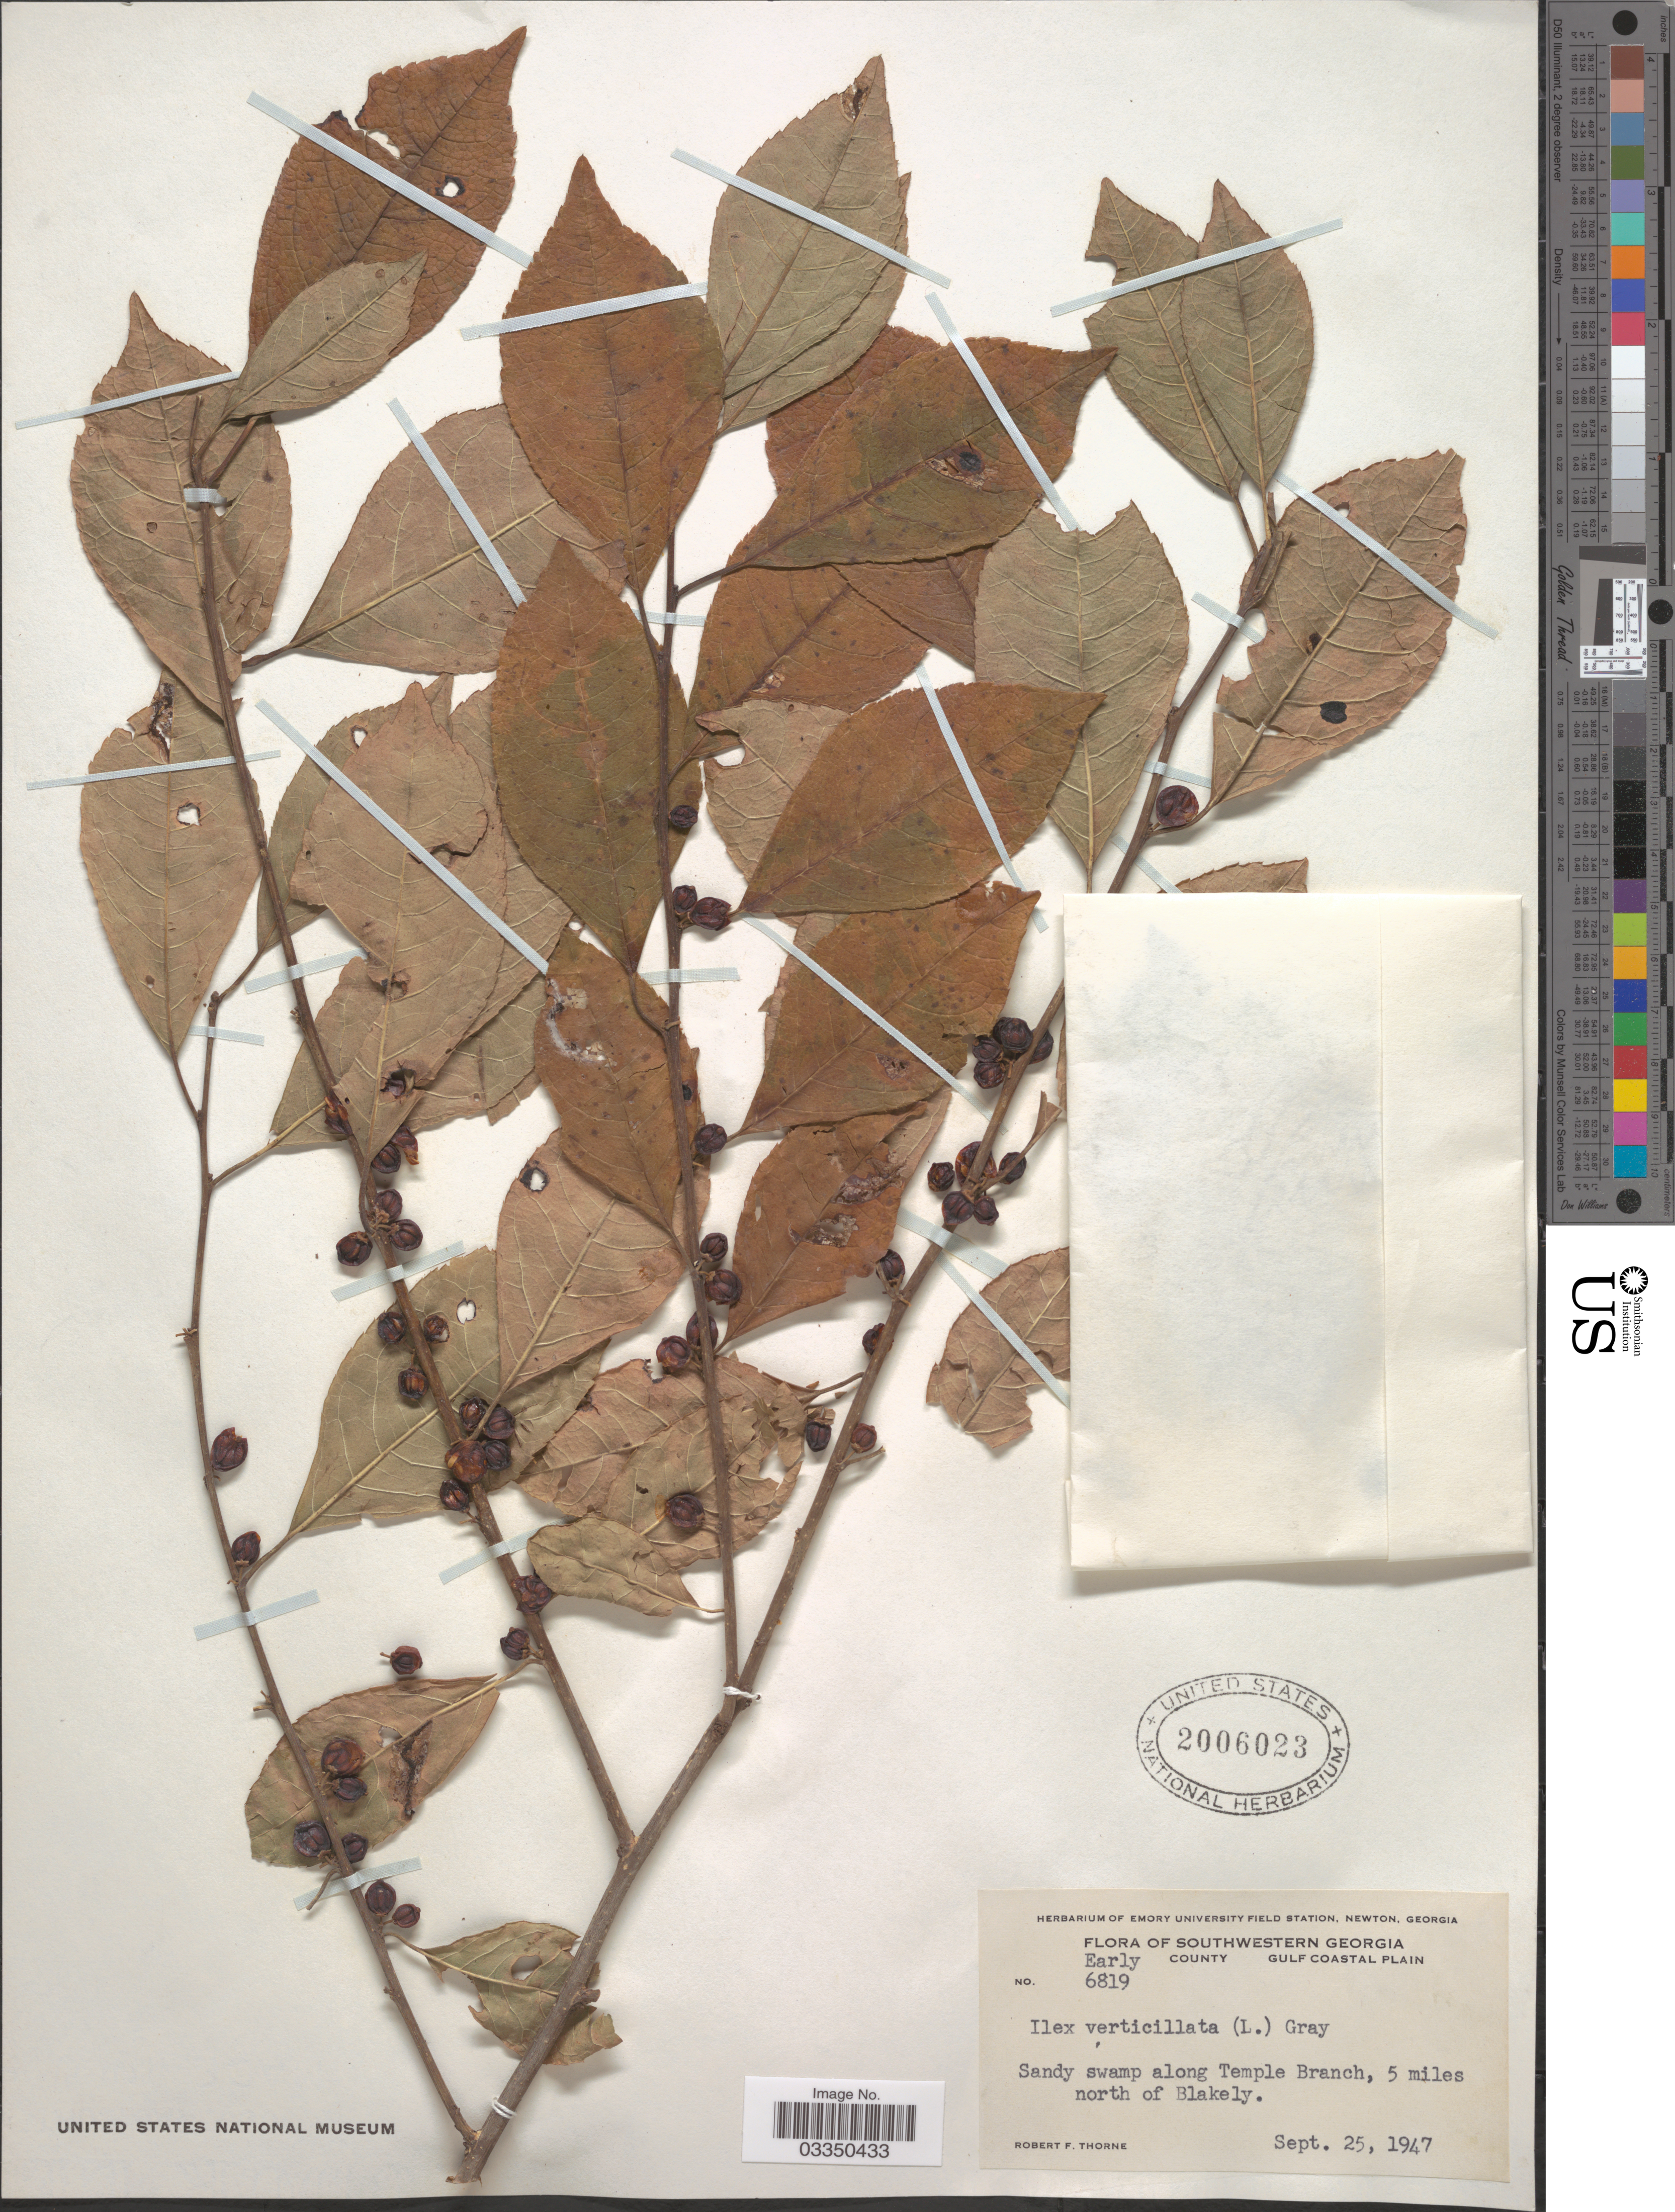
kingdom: Plantae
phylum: Tracheophyta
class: Magnoliopsida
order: Aquifoliales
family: Aquifoliaceae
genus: Ilex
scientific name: Ilex verticillata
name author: (L.) A. Gray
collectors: R. F. Thorne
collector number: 6819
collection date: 1947-09-25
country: United States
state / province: Georgia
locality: Southwestern Georgia. Early County. Gulf Coastal Plain. Sandy swamp along Temple Branch, 5 miles north of Blakely.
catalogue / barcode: US 2006023